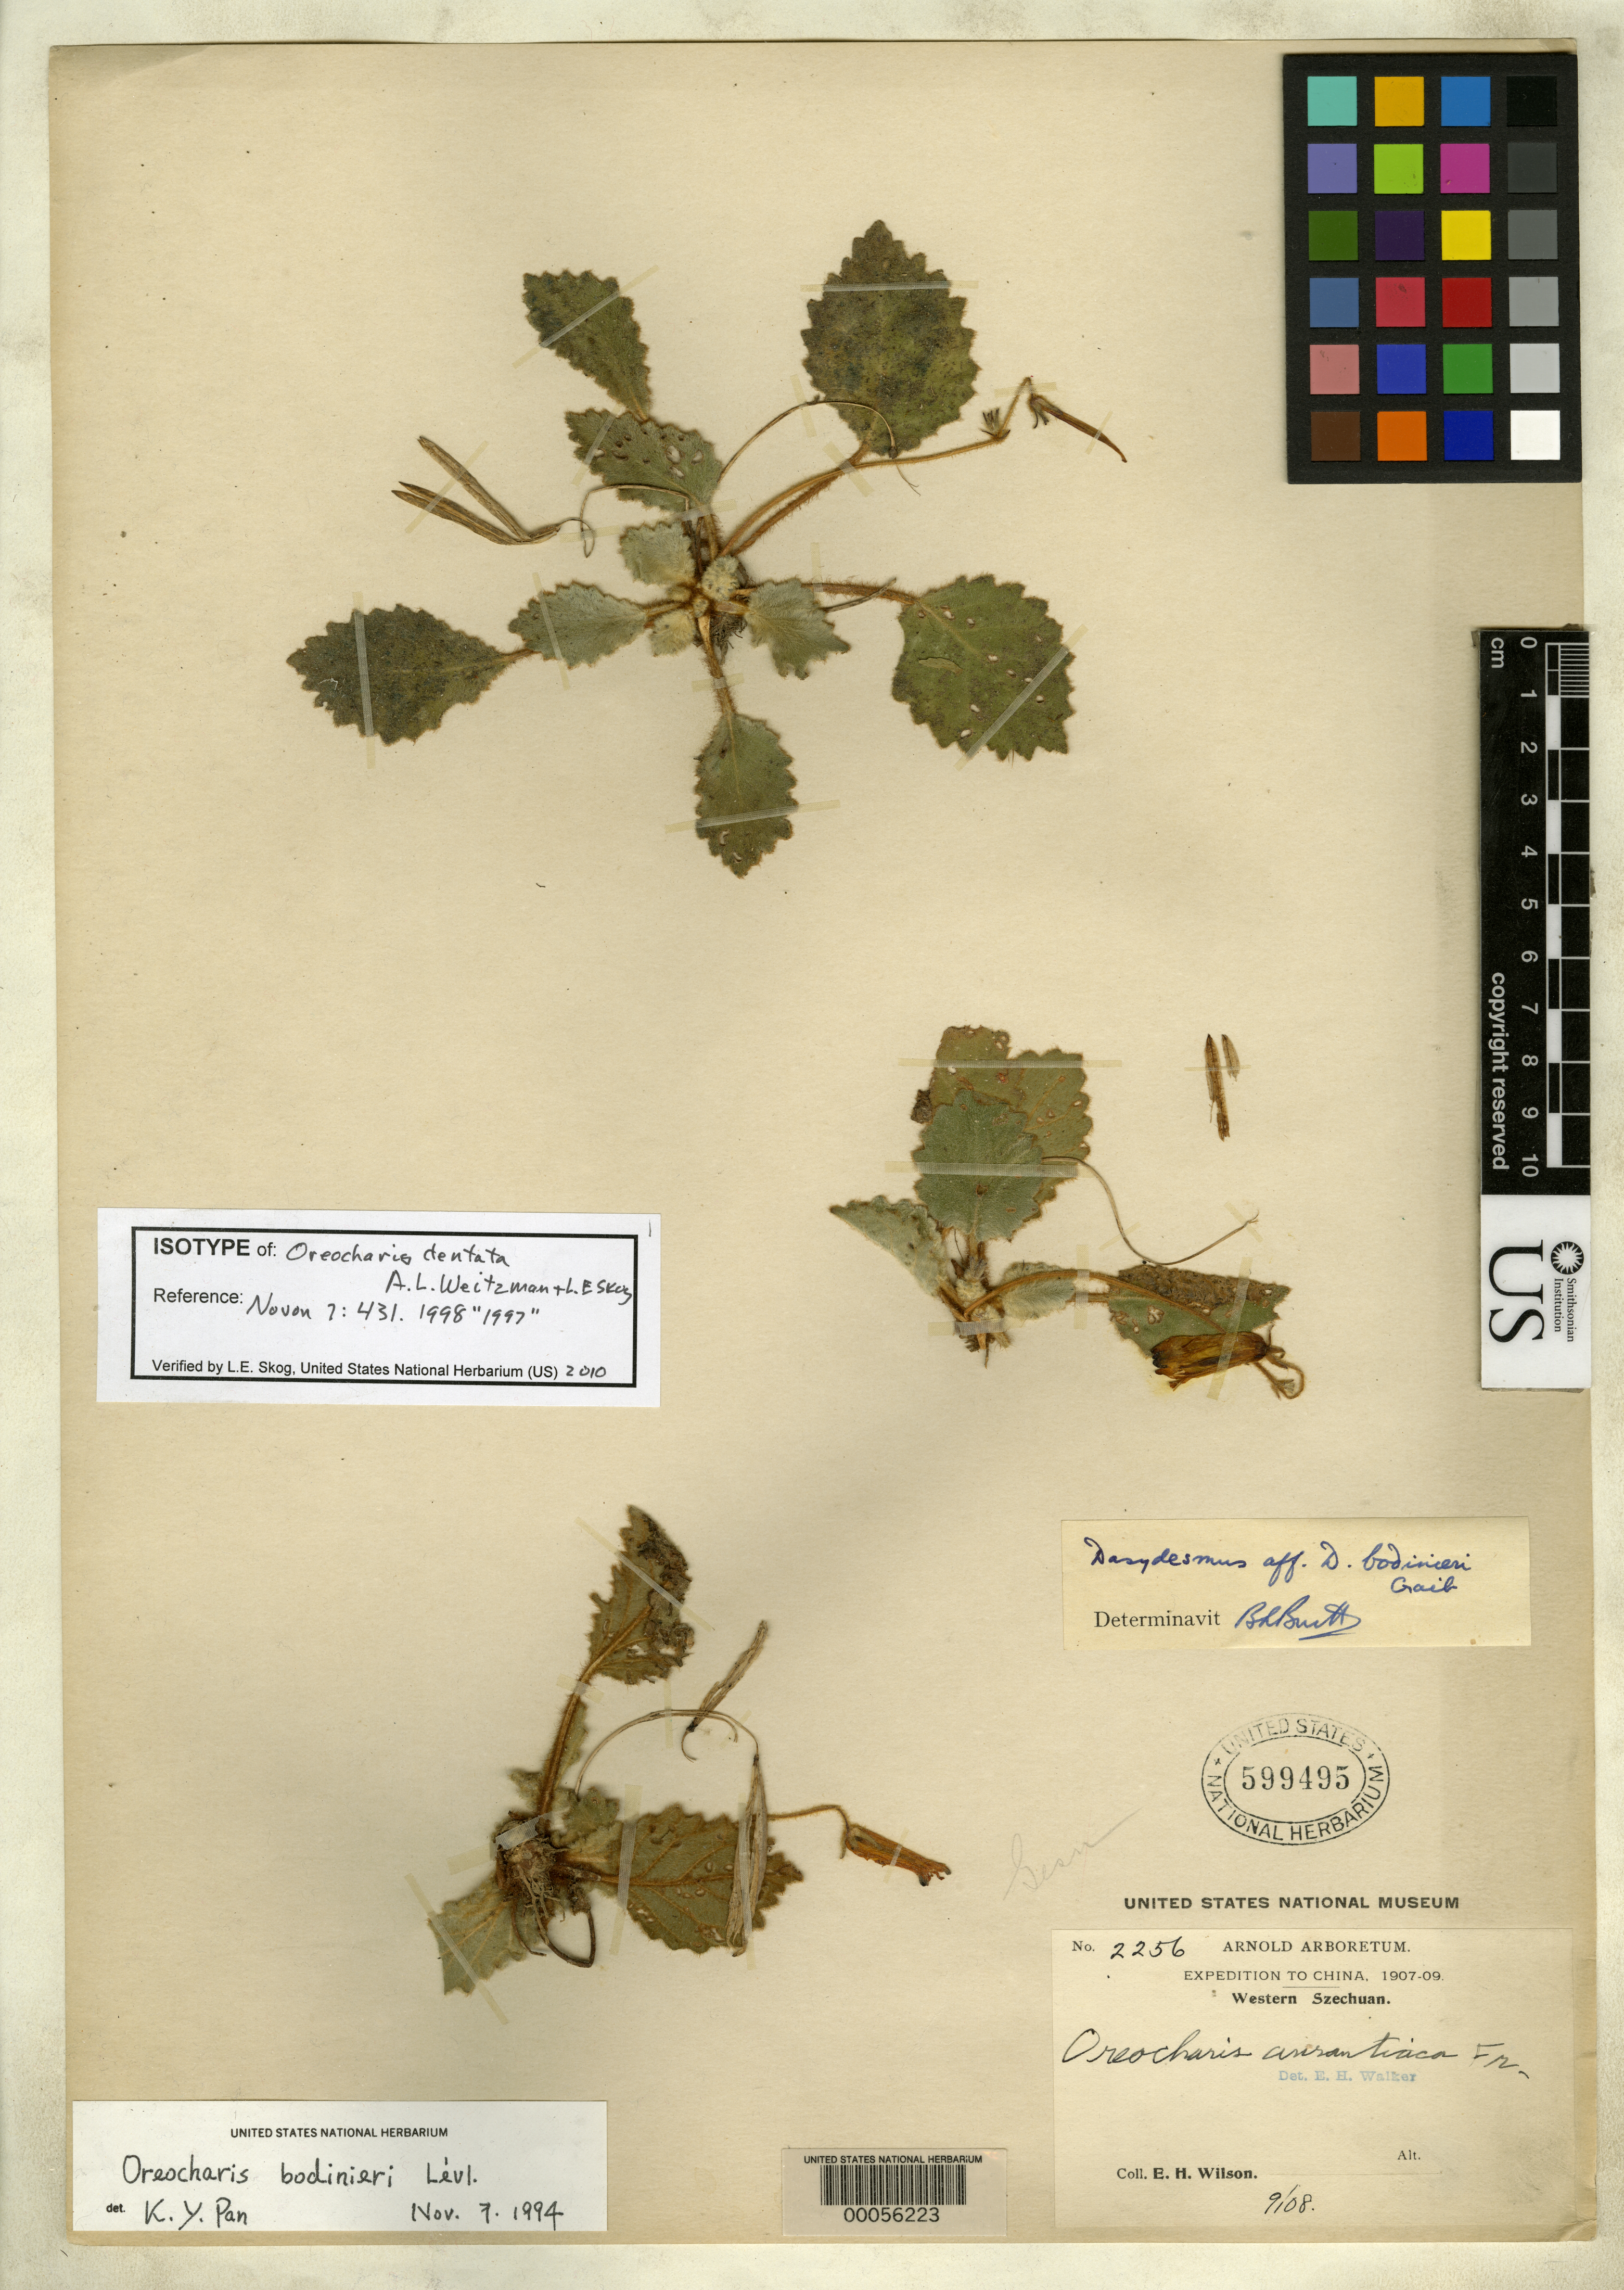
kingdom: Plantae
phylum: Tracheophyta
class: Magnoliopsida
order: Lamiales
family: Gesneriaceae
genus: Oreocharis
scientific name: Oreocharis dentata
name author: A.L. Weitzman & L.E. Skog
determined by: Skog, Laurence E.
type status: Isotype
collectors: E. H. Wilson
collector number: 2256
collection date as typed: Sep 1908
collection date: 1908-09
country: China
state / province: Sichuan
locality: Western Szechuan.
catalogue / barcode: US 599495